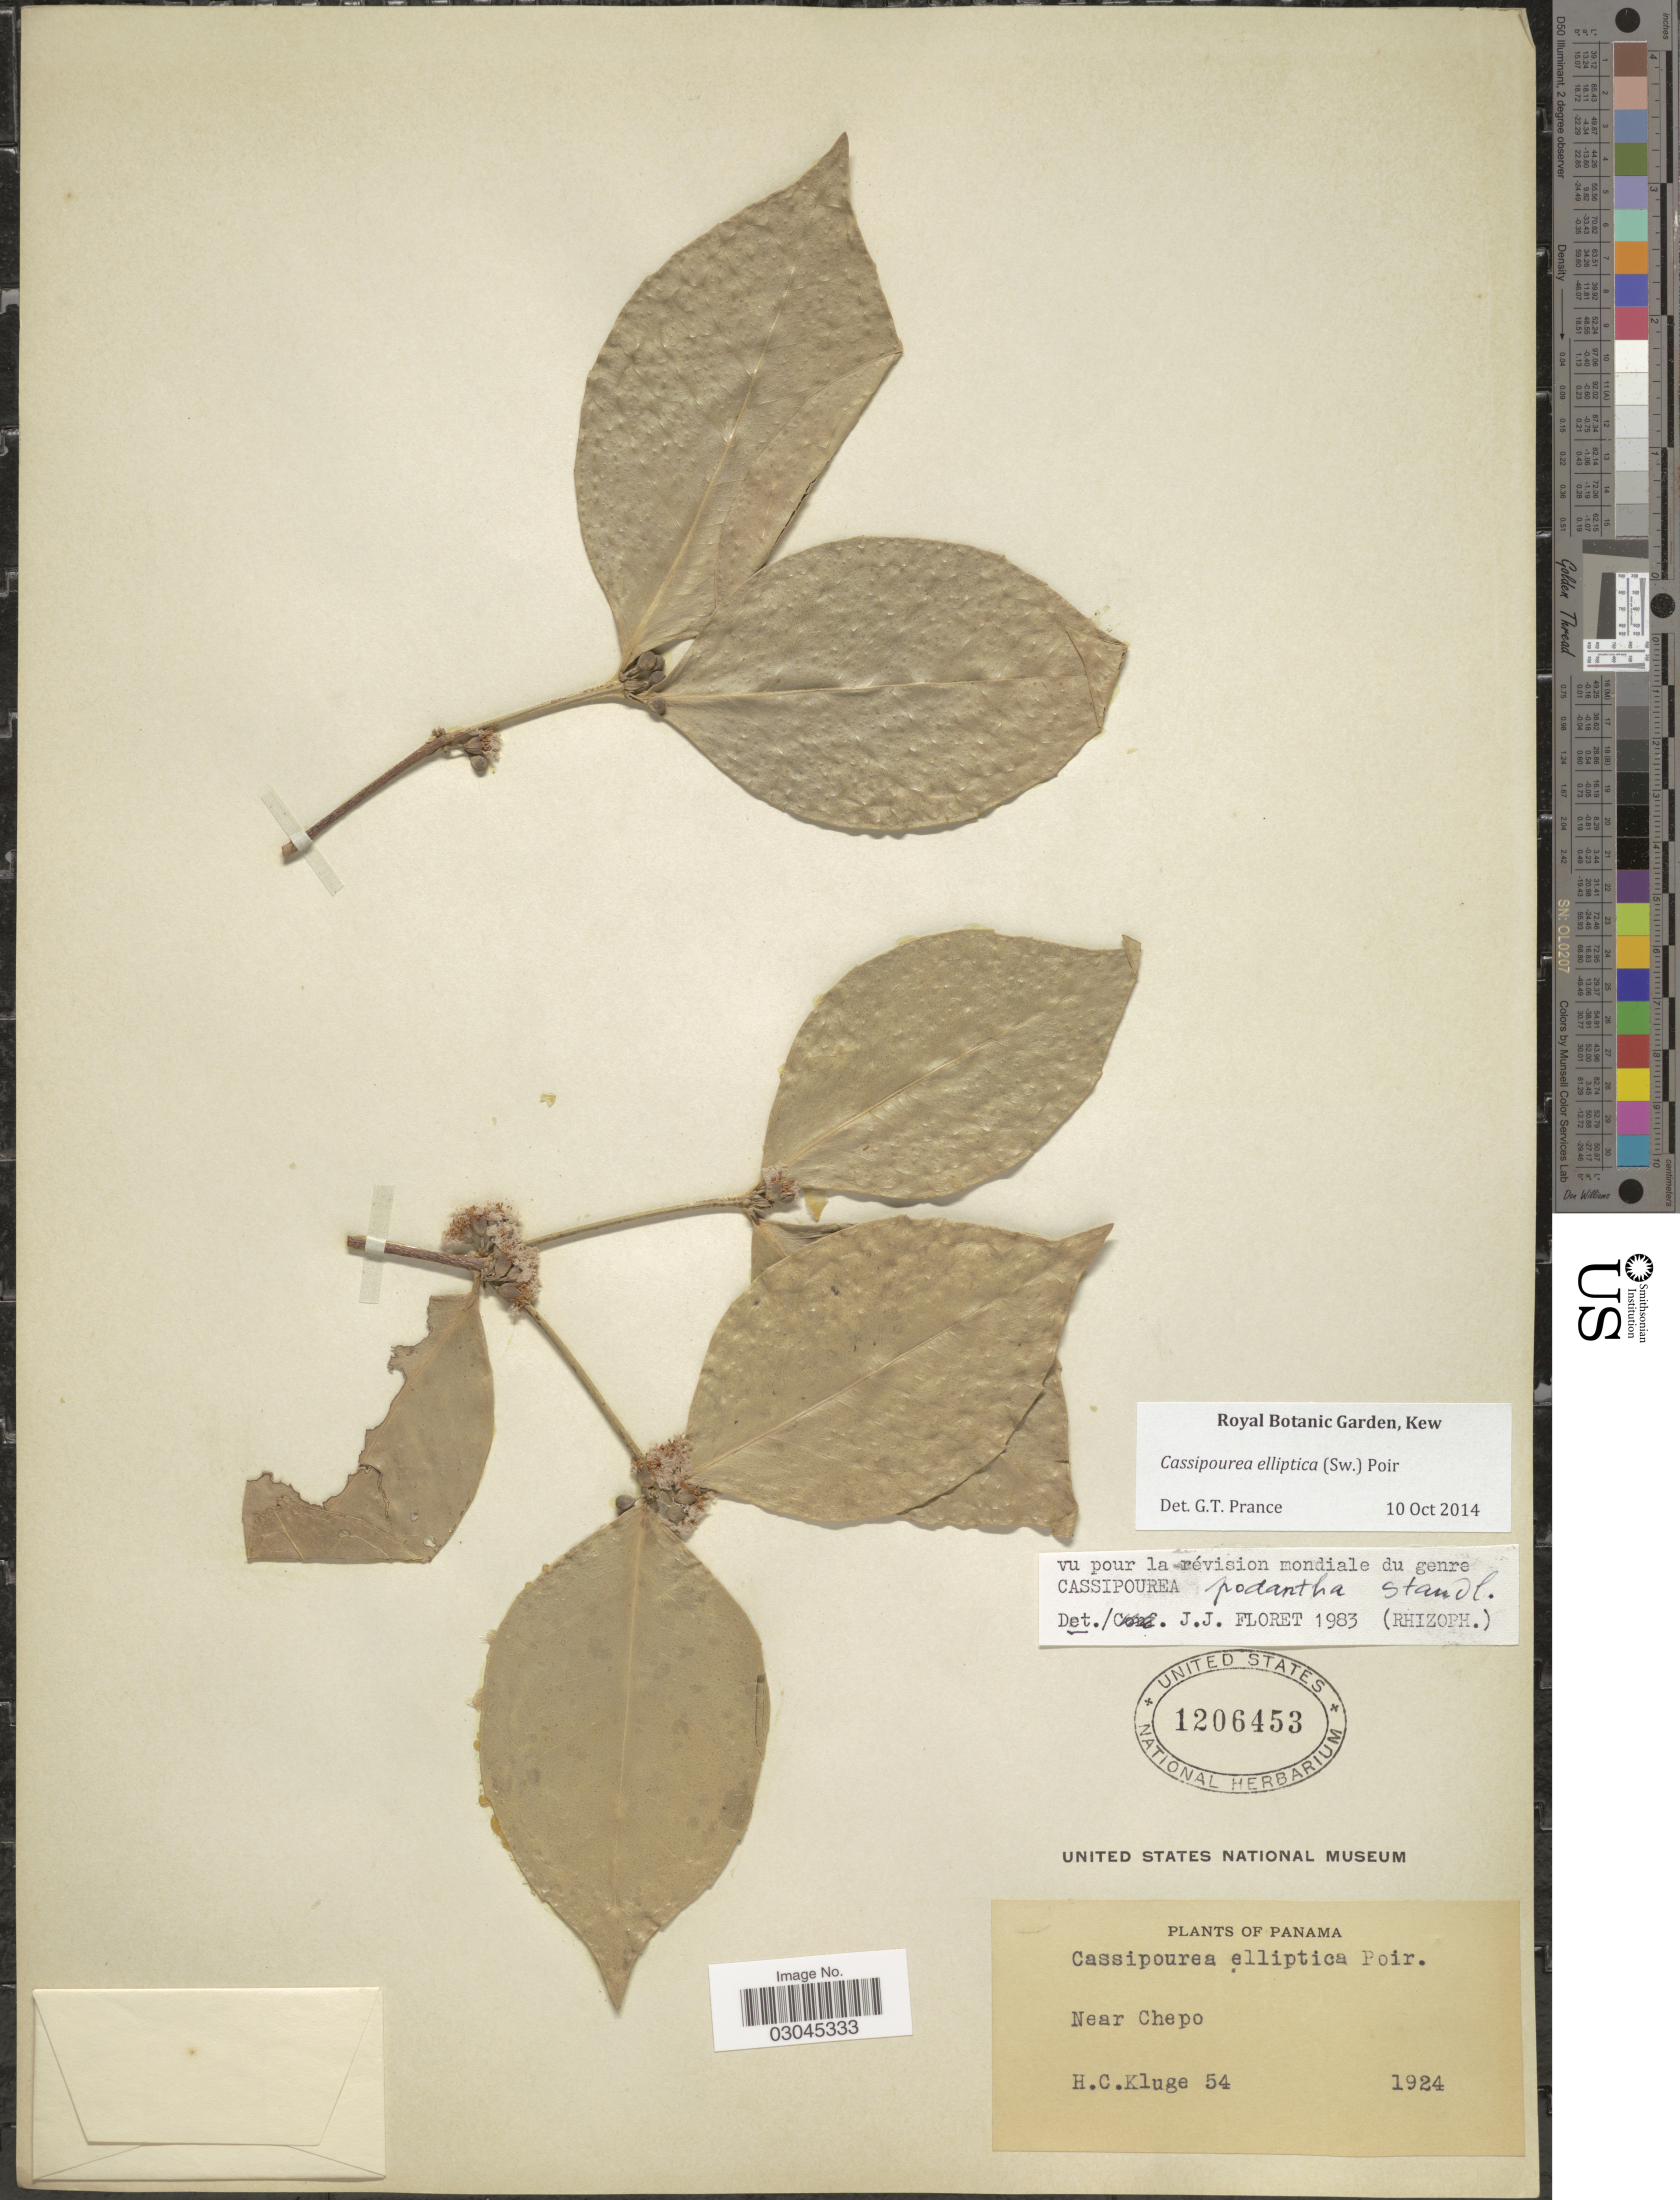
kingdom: Plantae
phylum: Tracheophyta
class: Magnoliopsida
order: Malpighiales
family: Rhizophoraceae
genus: Cassipourea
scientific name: Cassipourea elliptica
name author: (Sw.) Poir.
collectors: H. C. Kluge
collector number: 54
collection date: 1924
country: Panama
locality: Near Chepo.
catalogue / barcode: US 1206453